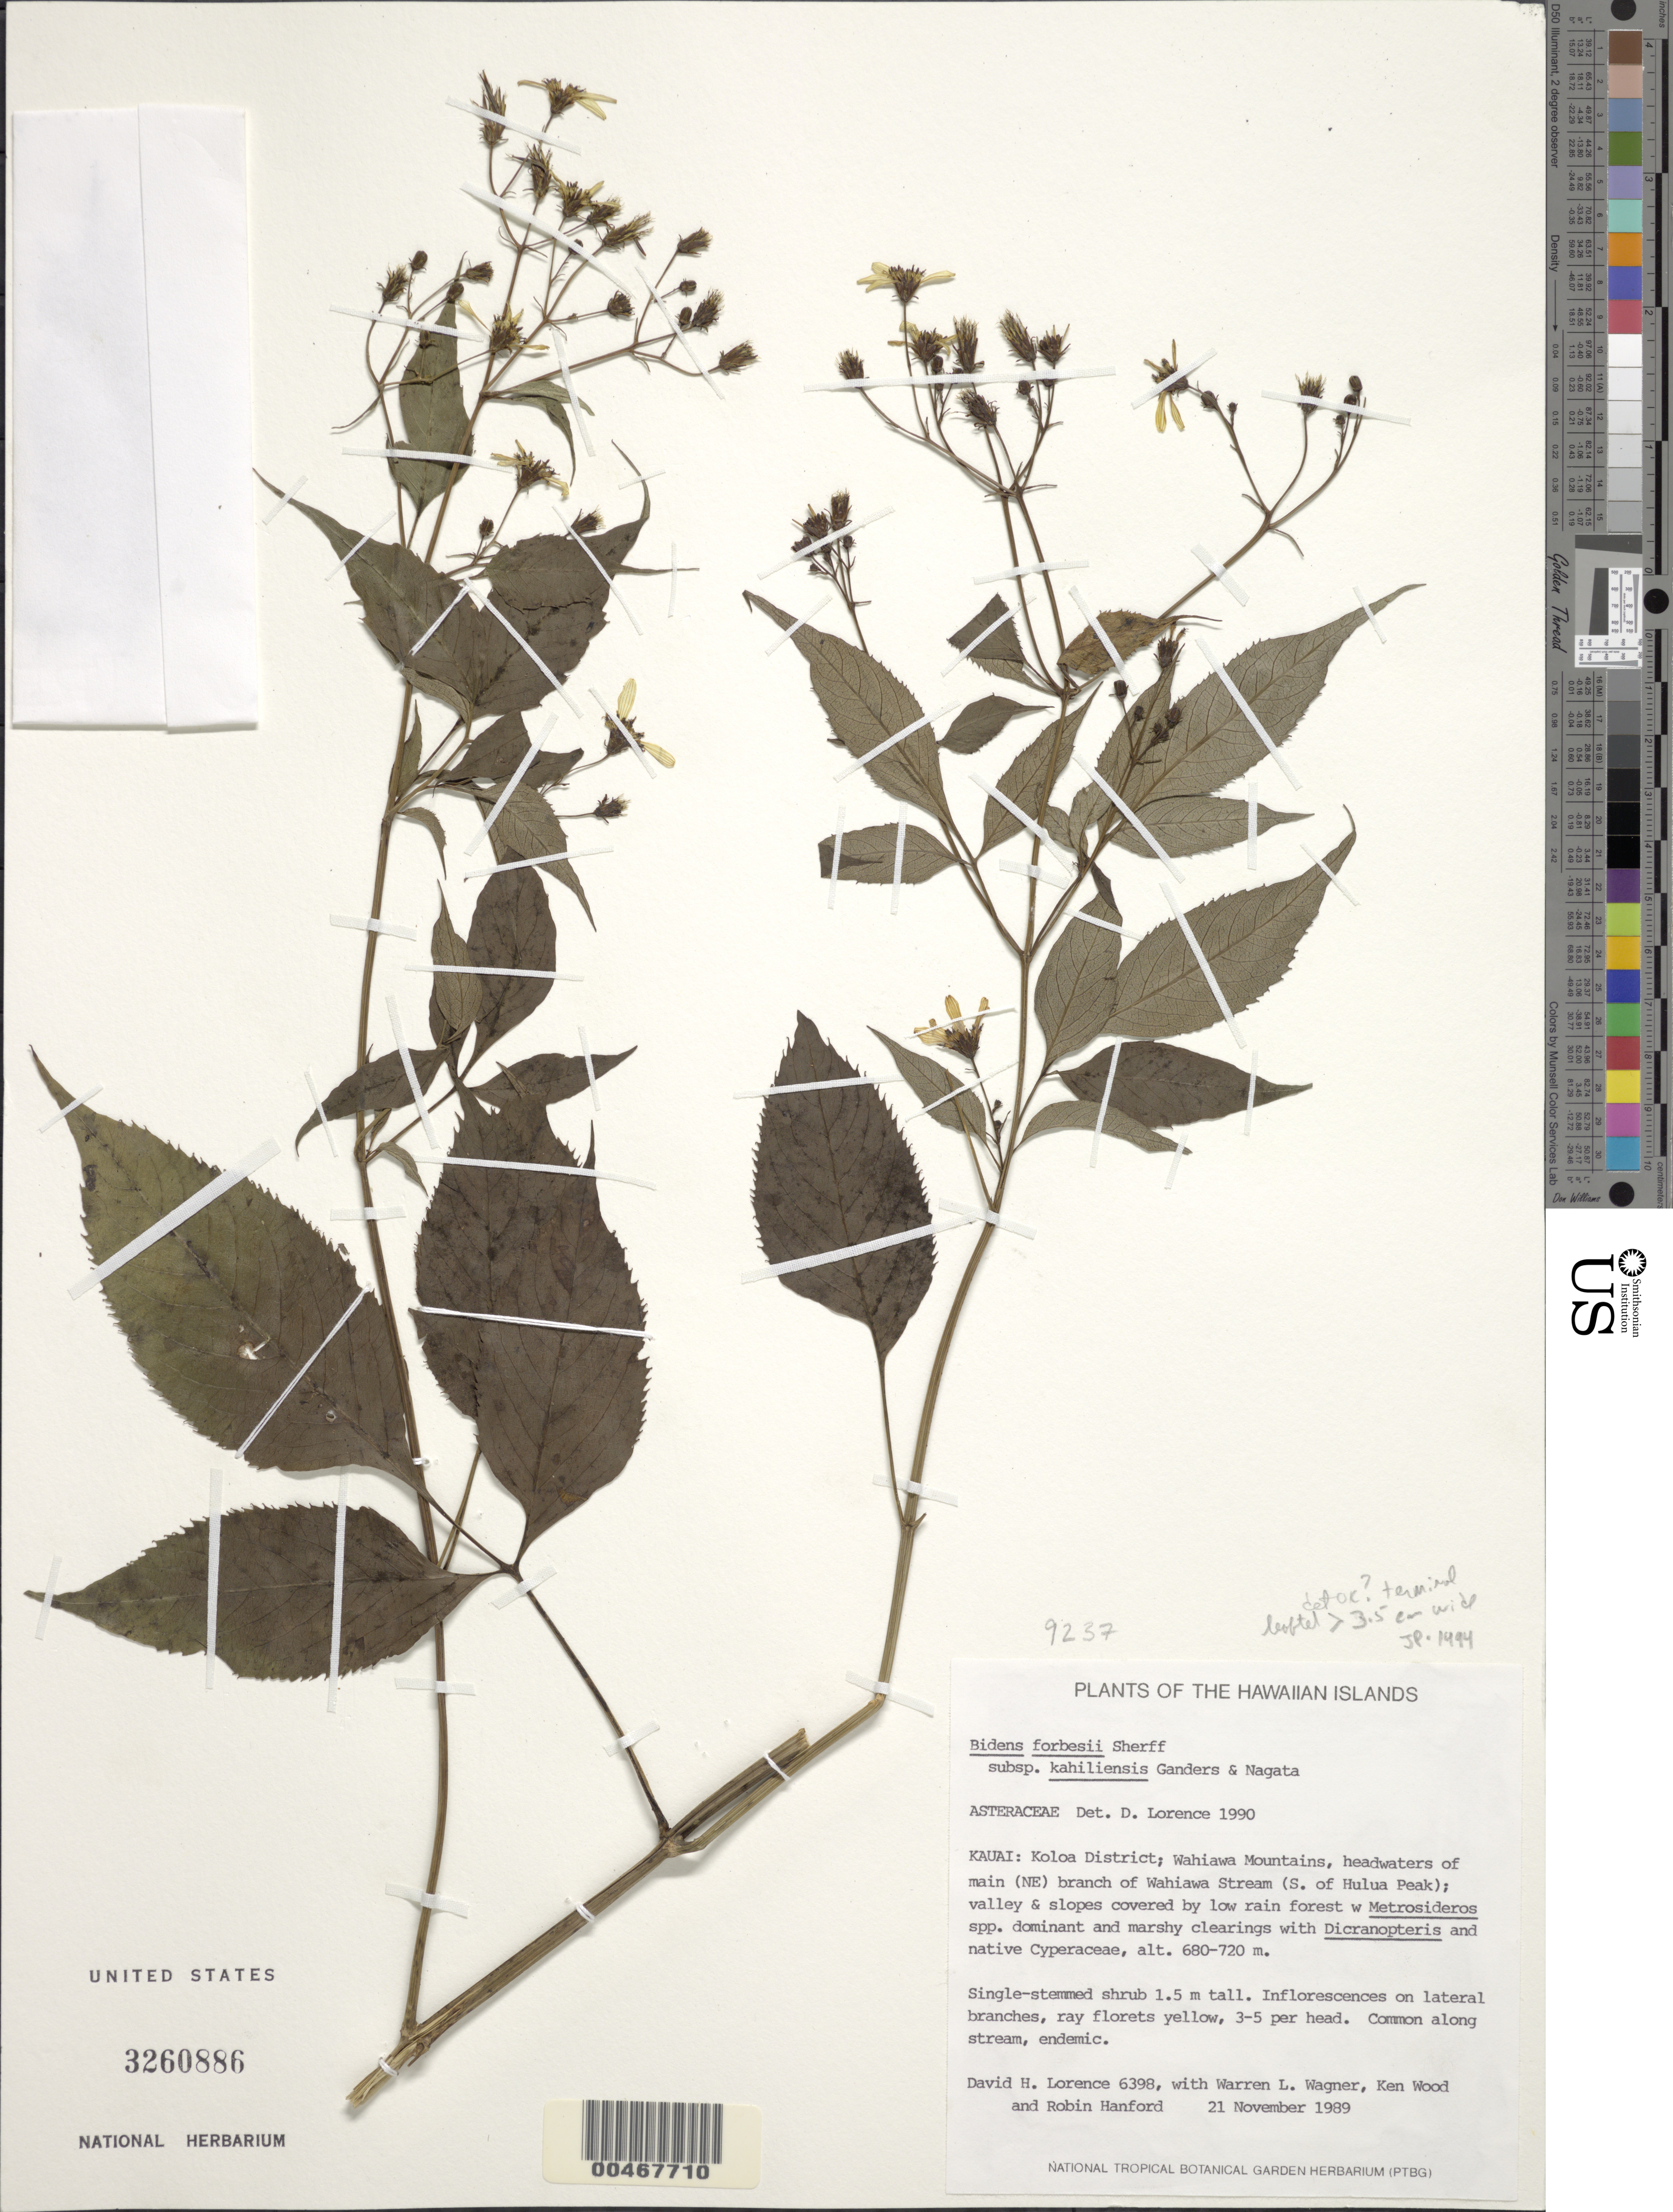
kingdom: Plantae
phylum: Tracheophyta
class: Magnoliopsida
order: Asterales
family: Asteraceae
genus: Bidens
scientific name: Bidens forbesii subsp. kahiliensis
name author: Ganders & Nagata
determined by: Lorence, D. L.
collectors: D. Lorence, W. L. Wagner, K. Wood & R. Hanford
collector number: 6398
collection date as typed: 21 Nov 1989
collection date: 1989-11-21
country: United States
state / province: Hawaii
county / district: Kauai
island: Kaua'i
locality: Koloa Dist., Wahiawa Mts., hdwtrs. of main (NE) branch of Wahiawa Stream, S of Hulua Peak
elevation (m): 680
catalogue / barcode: US 3260886